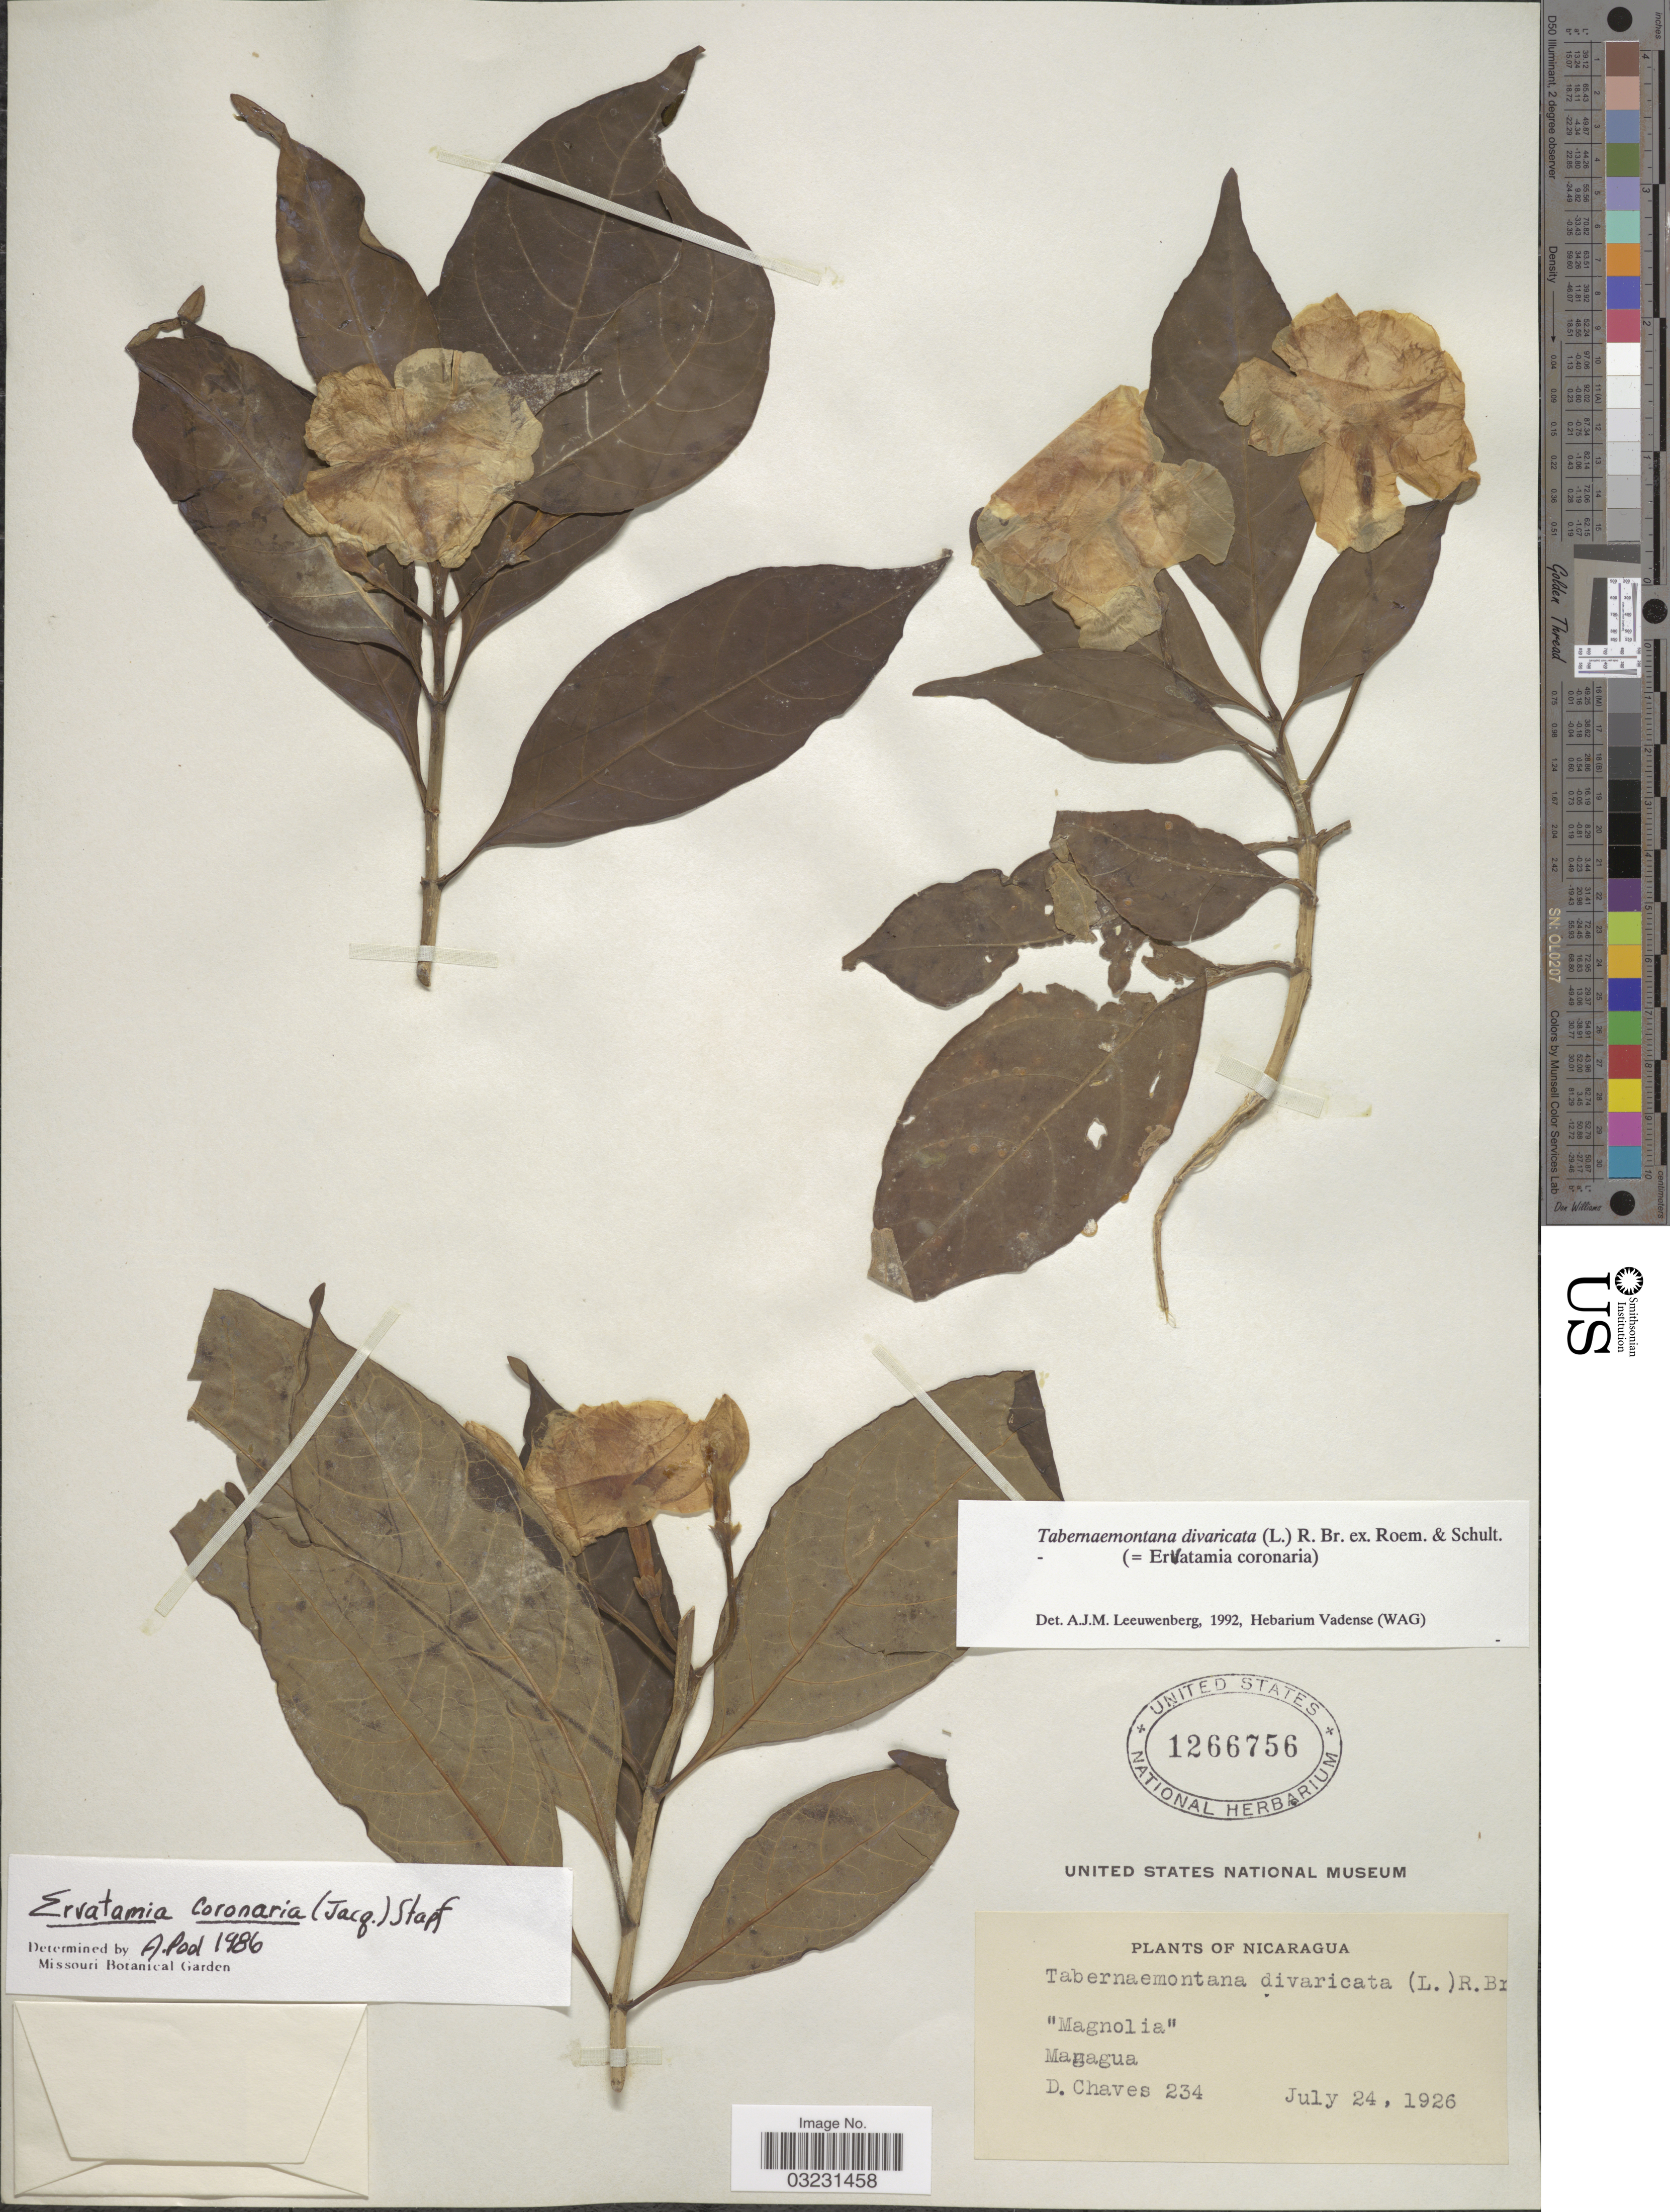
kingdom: Plantae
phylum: Tracheophyta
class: Magnoliopsida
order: Gentianales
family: Apocynaceae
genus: Tabernaemontana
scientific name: Tabernaemontana divaricata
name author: (L.) R. Br. ex Roem. & Schult.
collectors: D. Chaves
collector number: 234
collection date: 1926-07-24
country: Nicaragua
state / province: Managua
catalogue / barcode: US 1266756